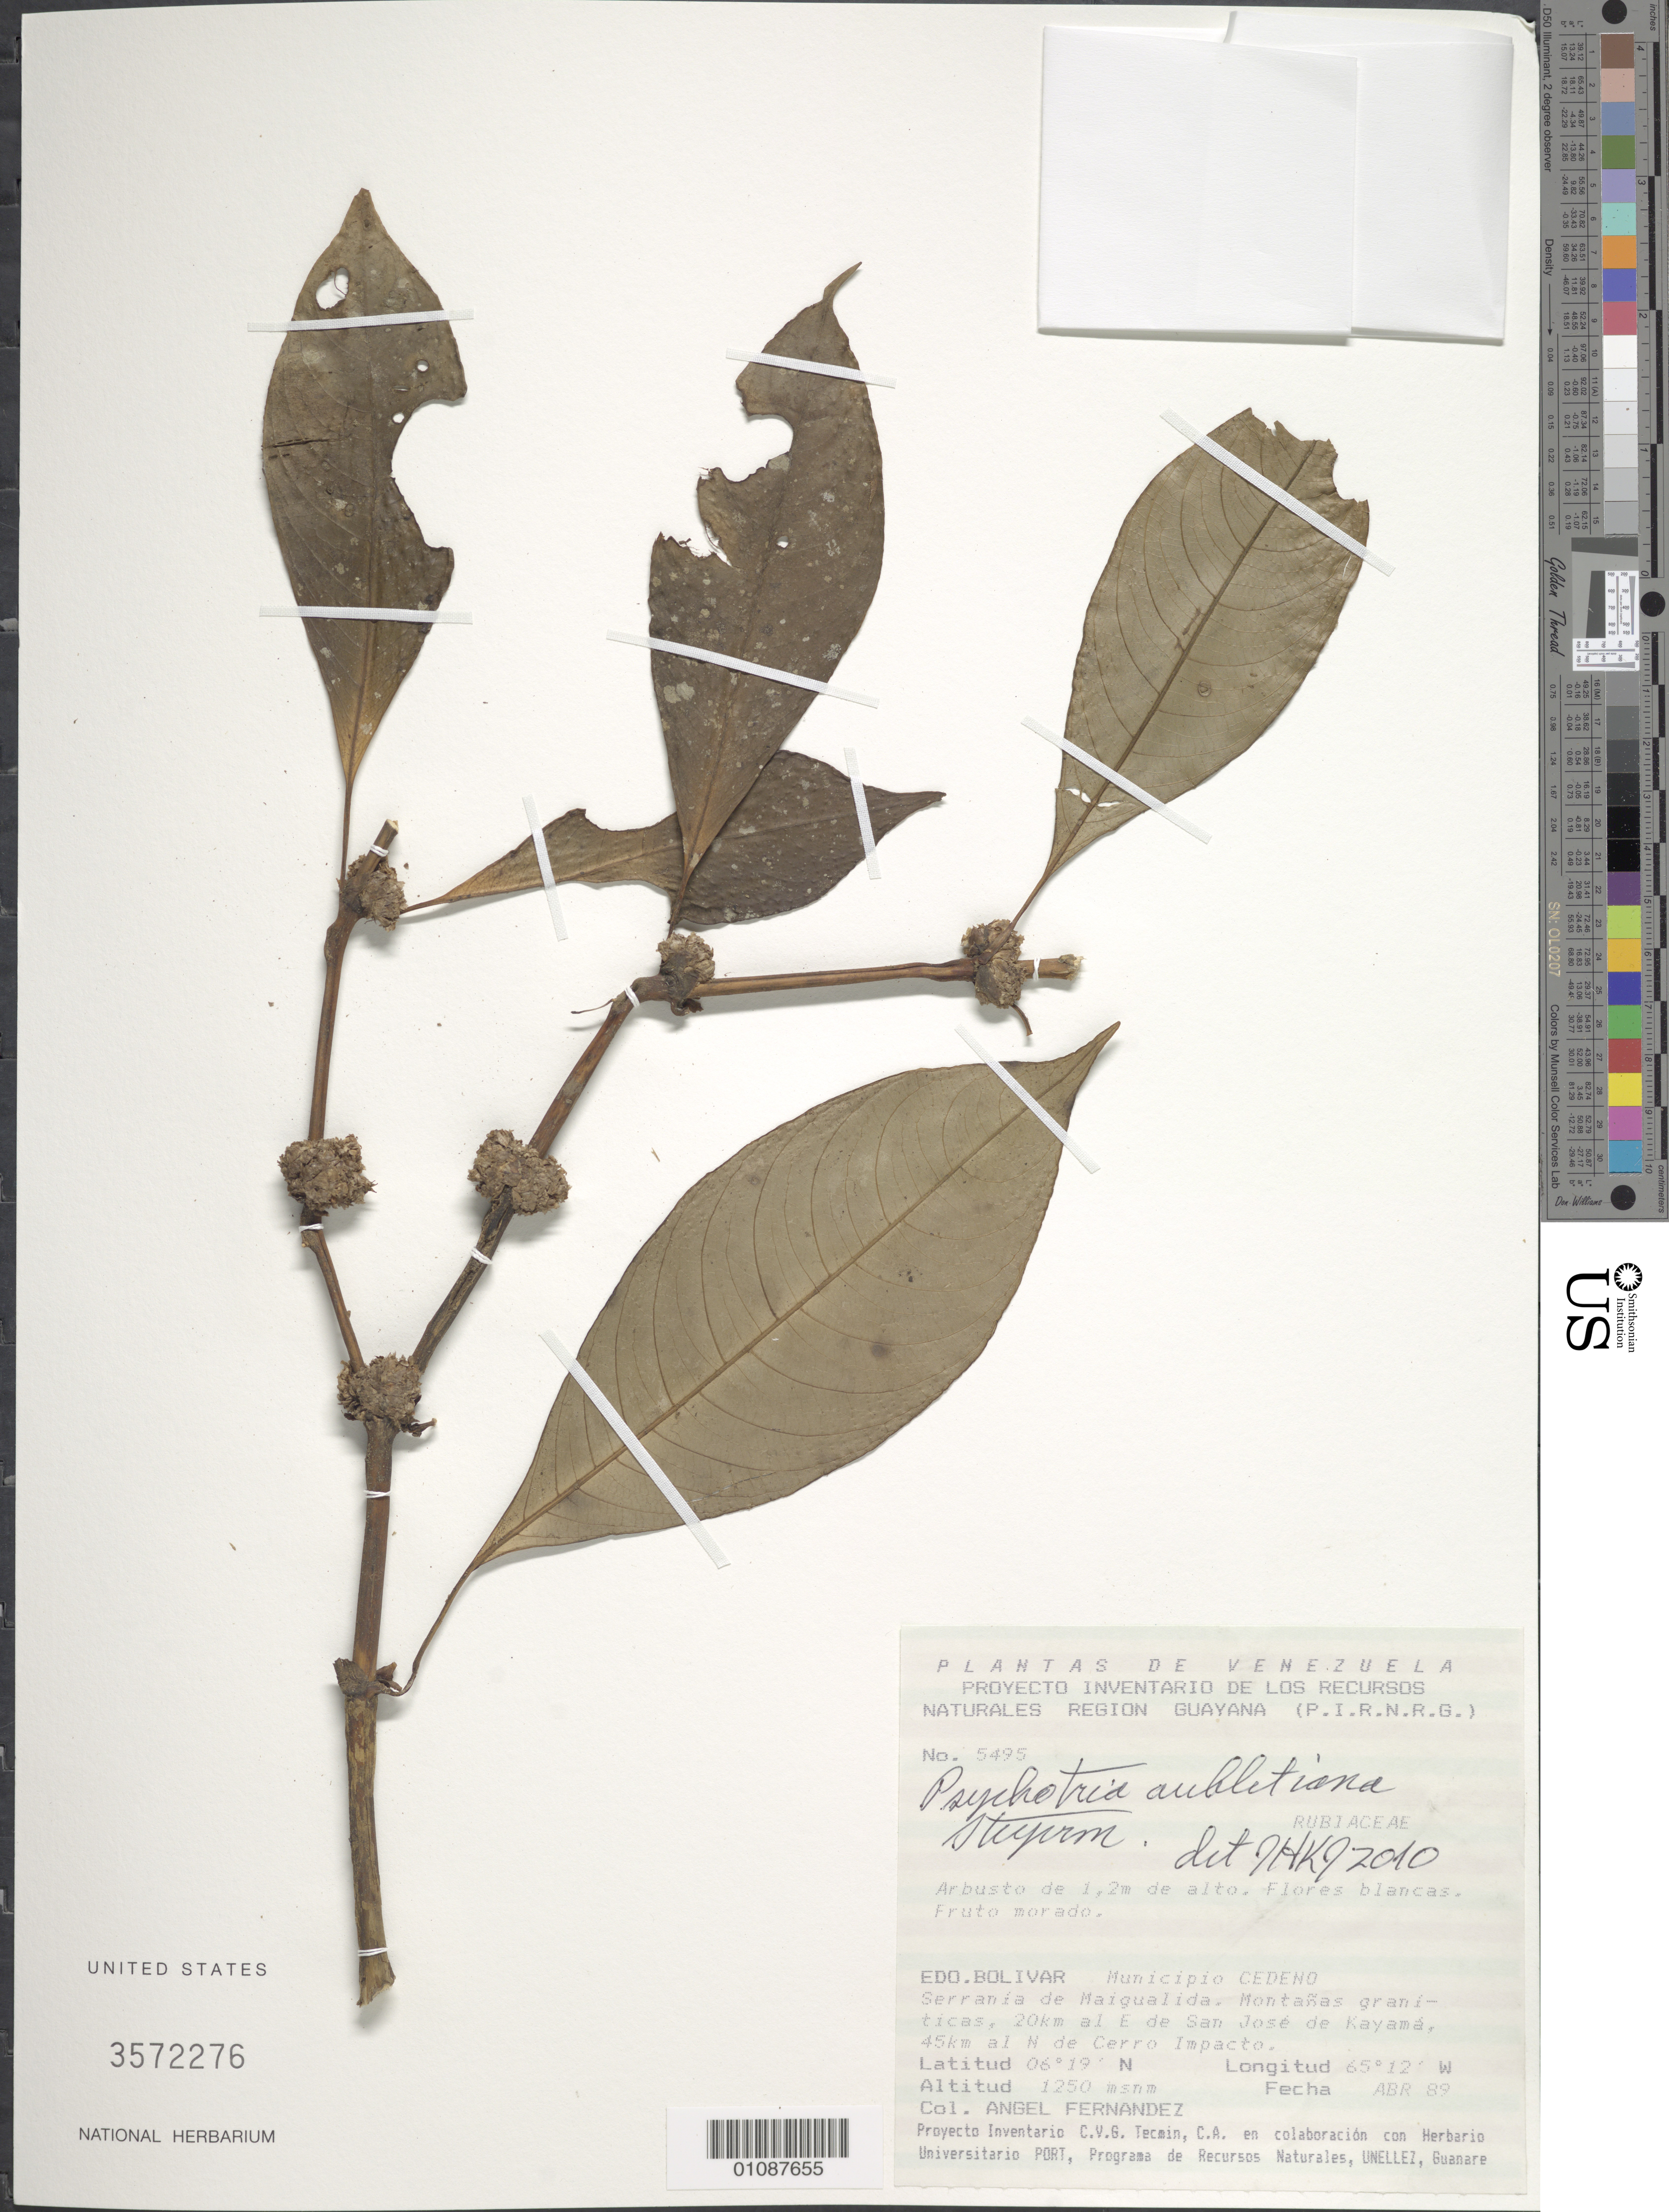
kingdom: Plantae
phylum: Tracheophyta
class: Magnoliopsida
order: Gentianales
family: Rubiaceae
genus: Psychotria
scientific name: Psychotria aubletiana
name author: Steyerm.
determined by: Kirkbride, J. H.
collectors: A. Fernández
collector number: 5495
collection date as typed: Apr-89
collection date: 1989-04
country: Venezuela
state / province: Bolívar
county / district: Cedeño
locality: Serrania de Maigualida, 20 km al E de San Jose de Kayama, 45 km al N de Cerro Impacto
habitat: Montanas graniticas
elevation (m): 1250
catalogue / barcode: US 3572276